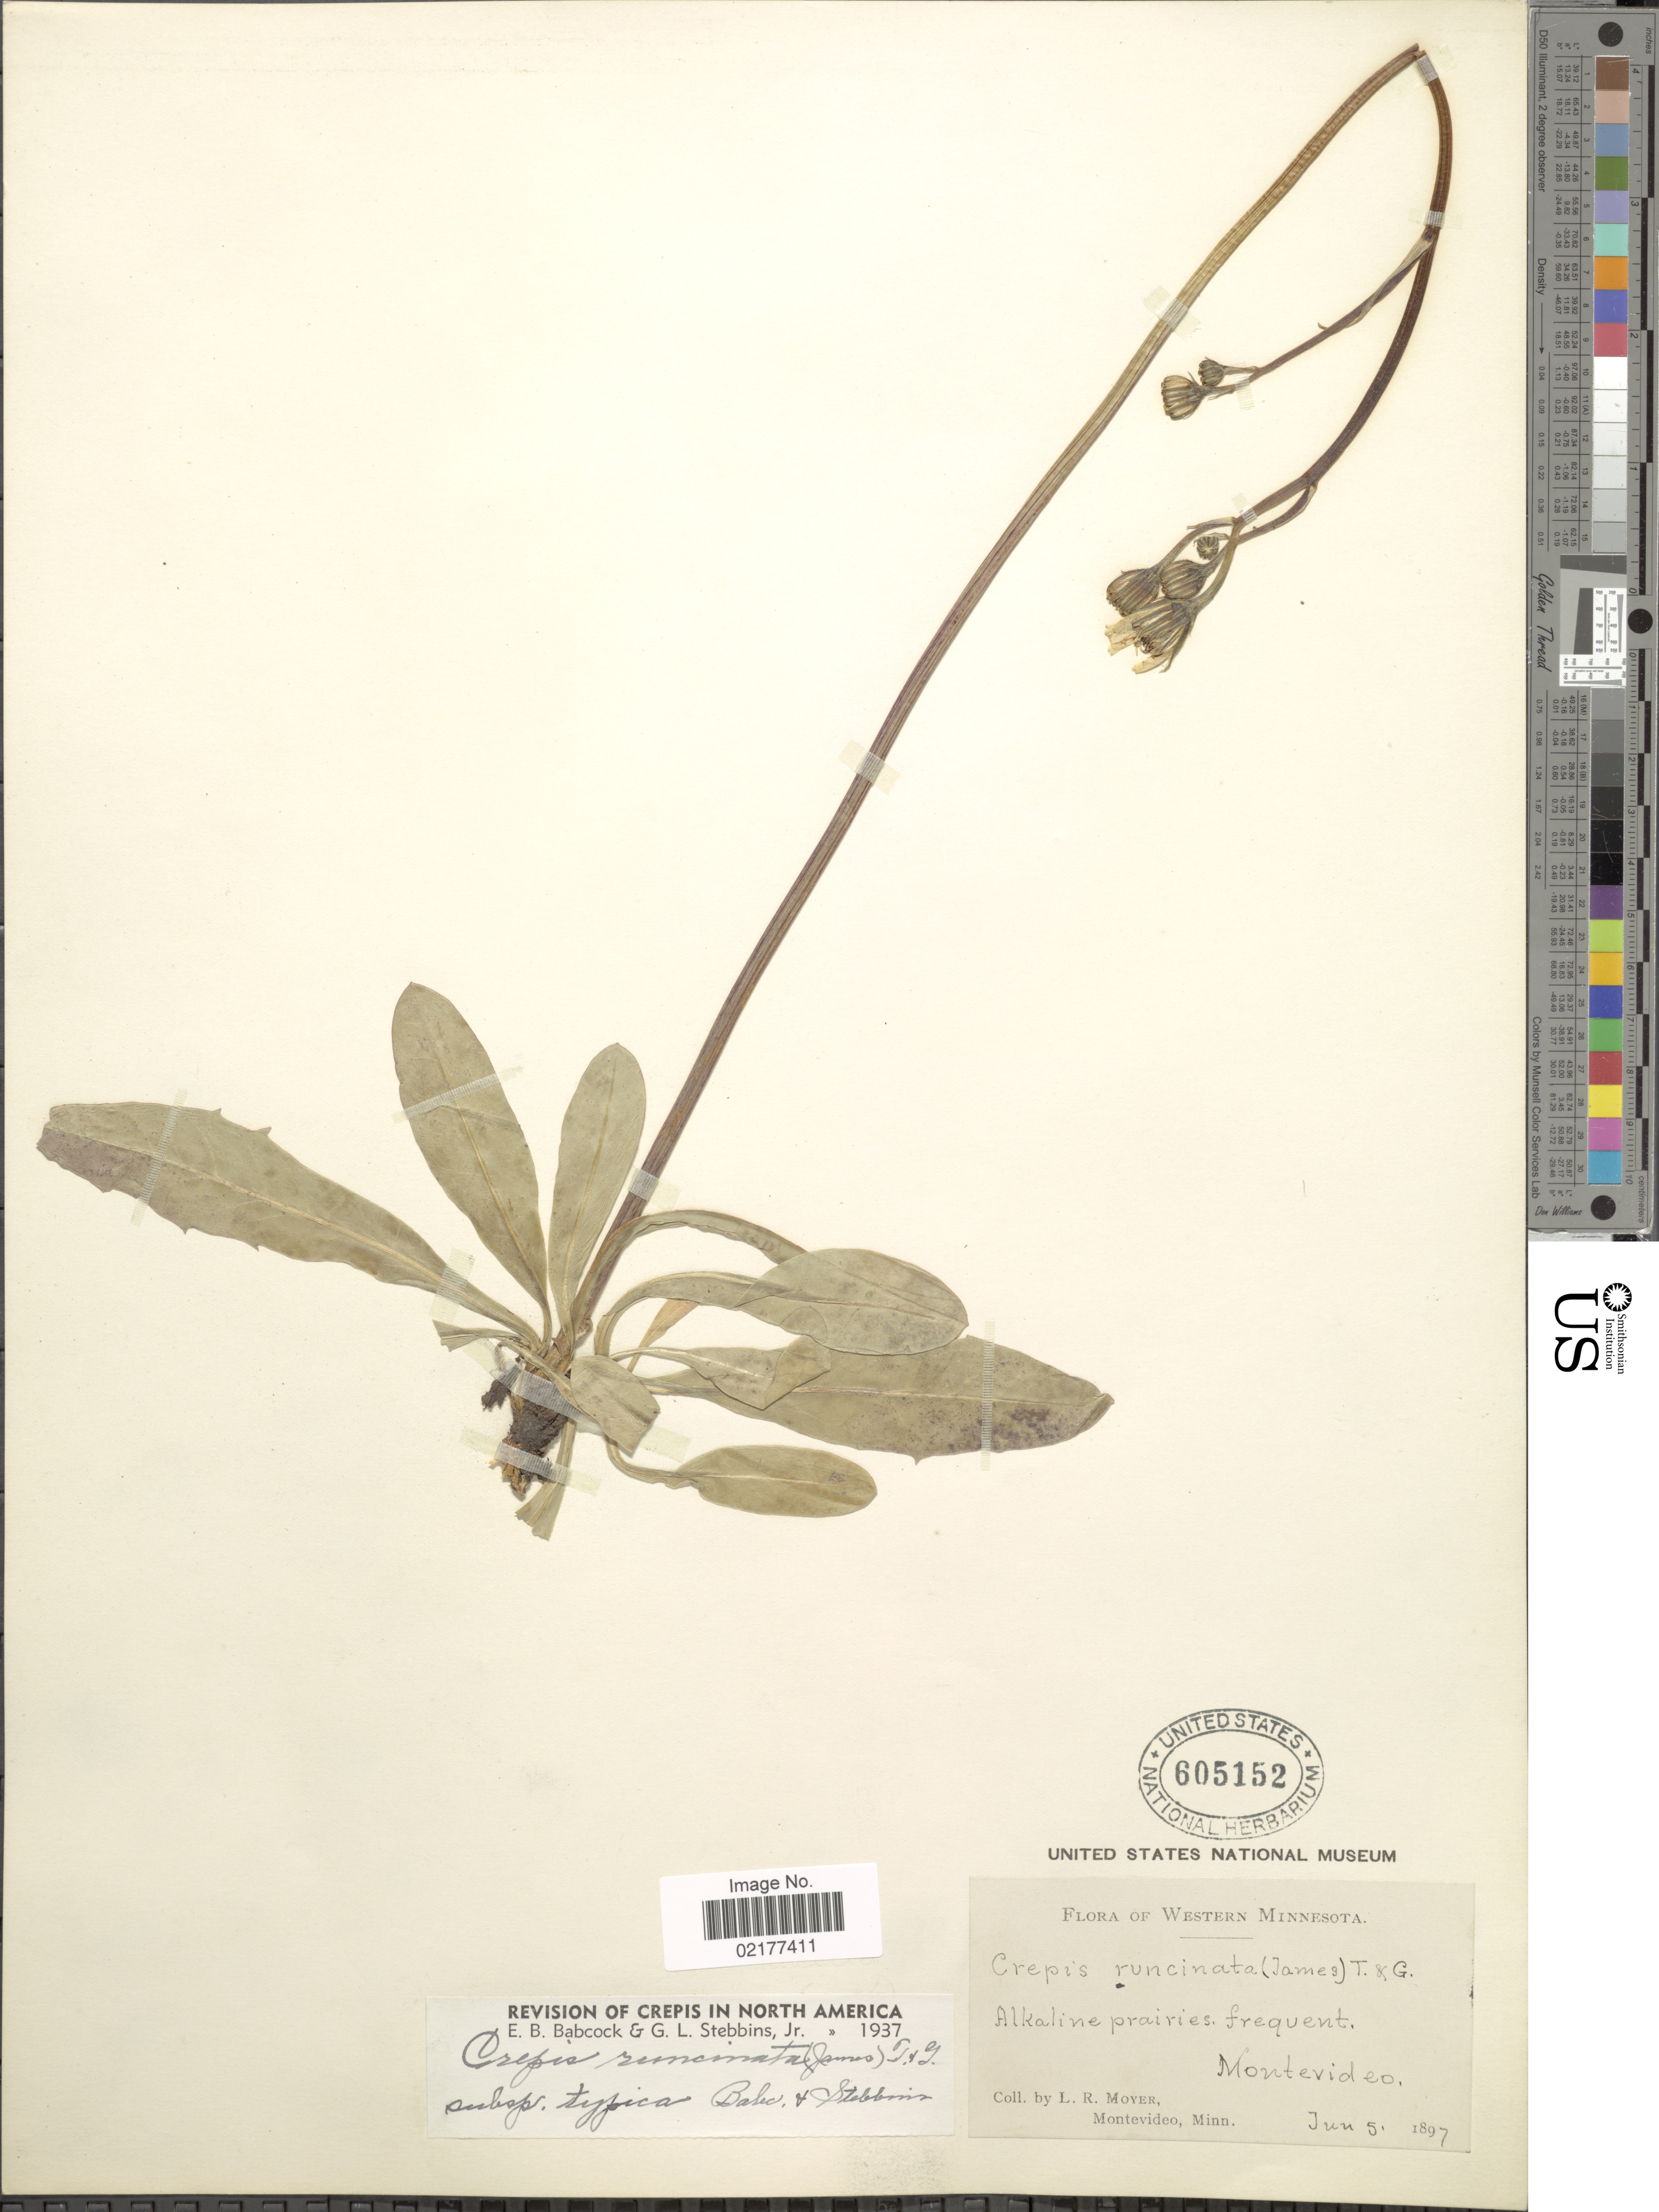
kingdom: Plantae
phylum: Tracheophyta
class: Magnoliopsida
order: Asterales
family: Asteraceae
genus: Crepis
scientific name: Crepis runcinata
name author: Torr. & A. Gray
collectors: L. Moyer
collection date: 1897-06-05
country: United States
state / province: Minnesota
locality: Western Minnesota. Montevideo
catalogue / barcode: US 605152